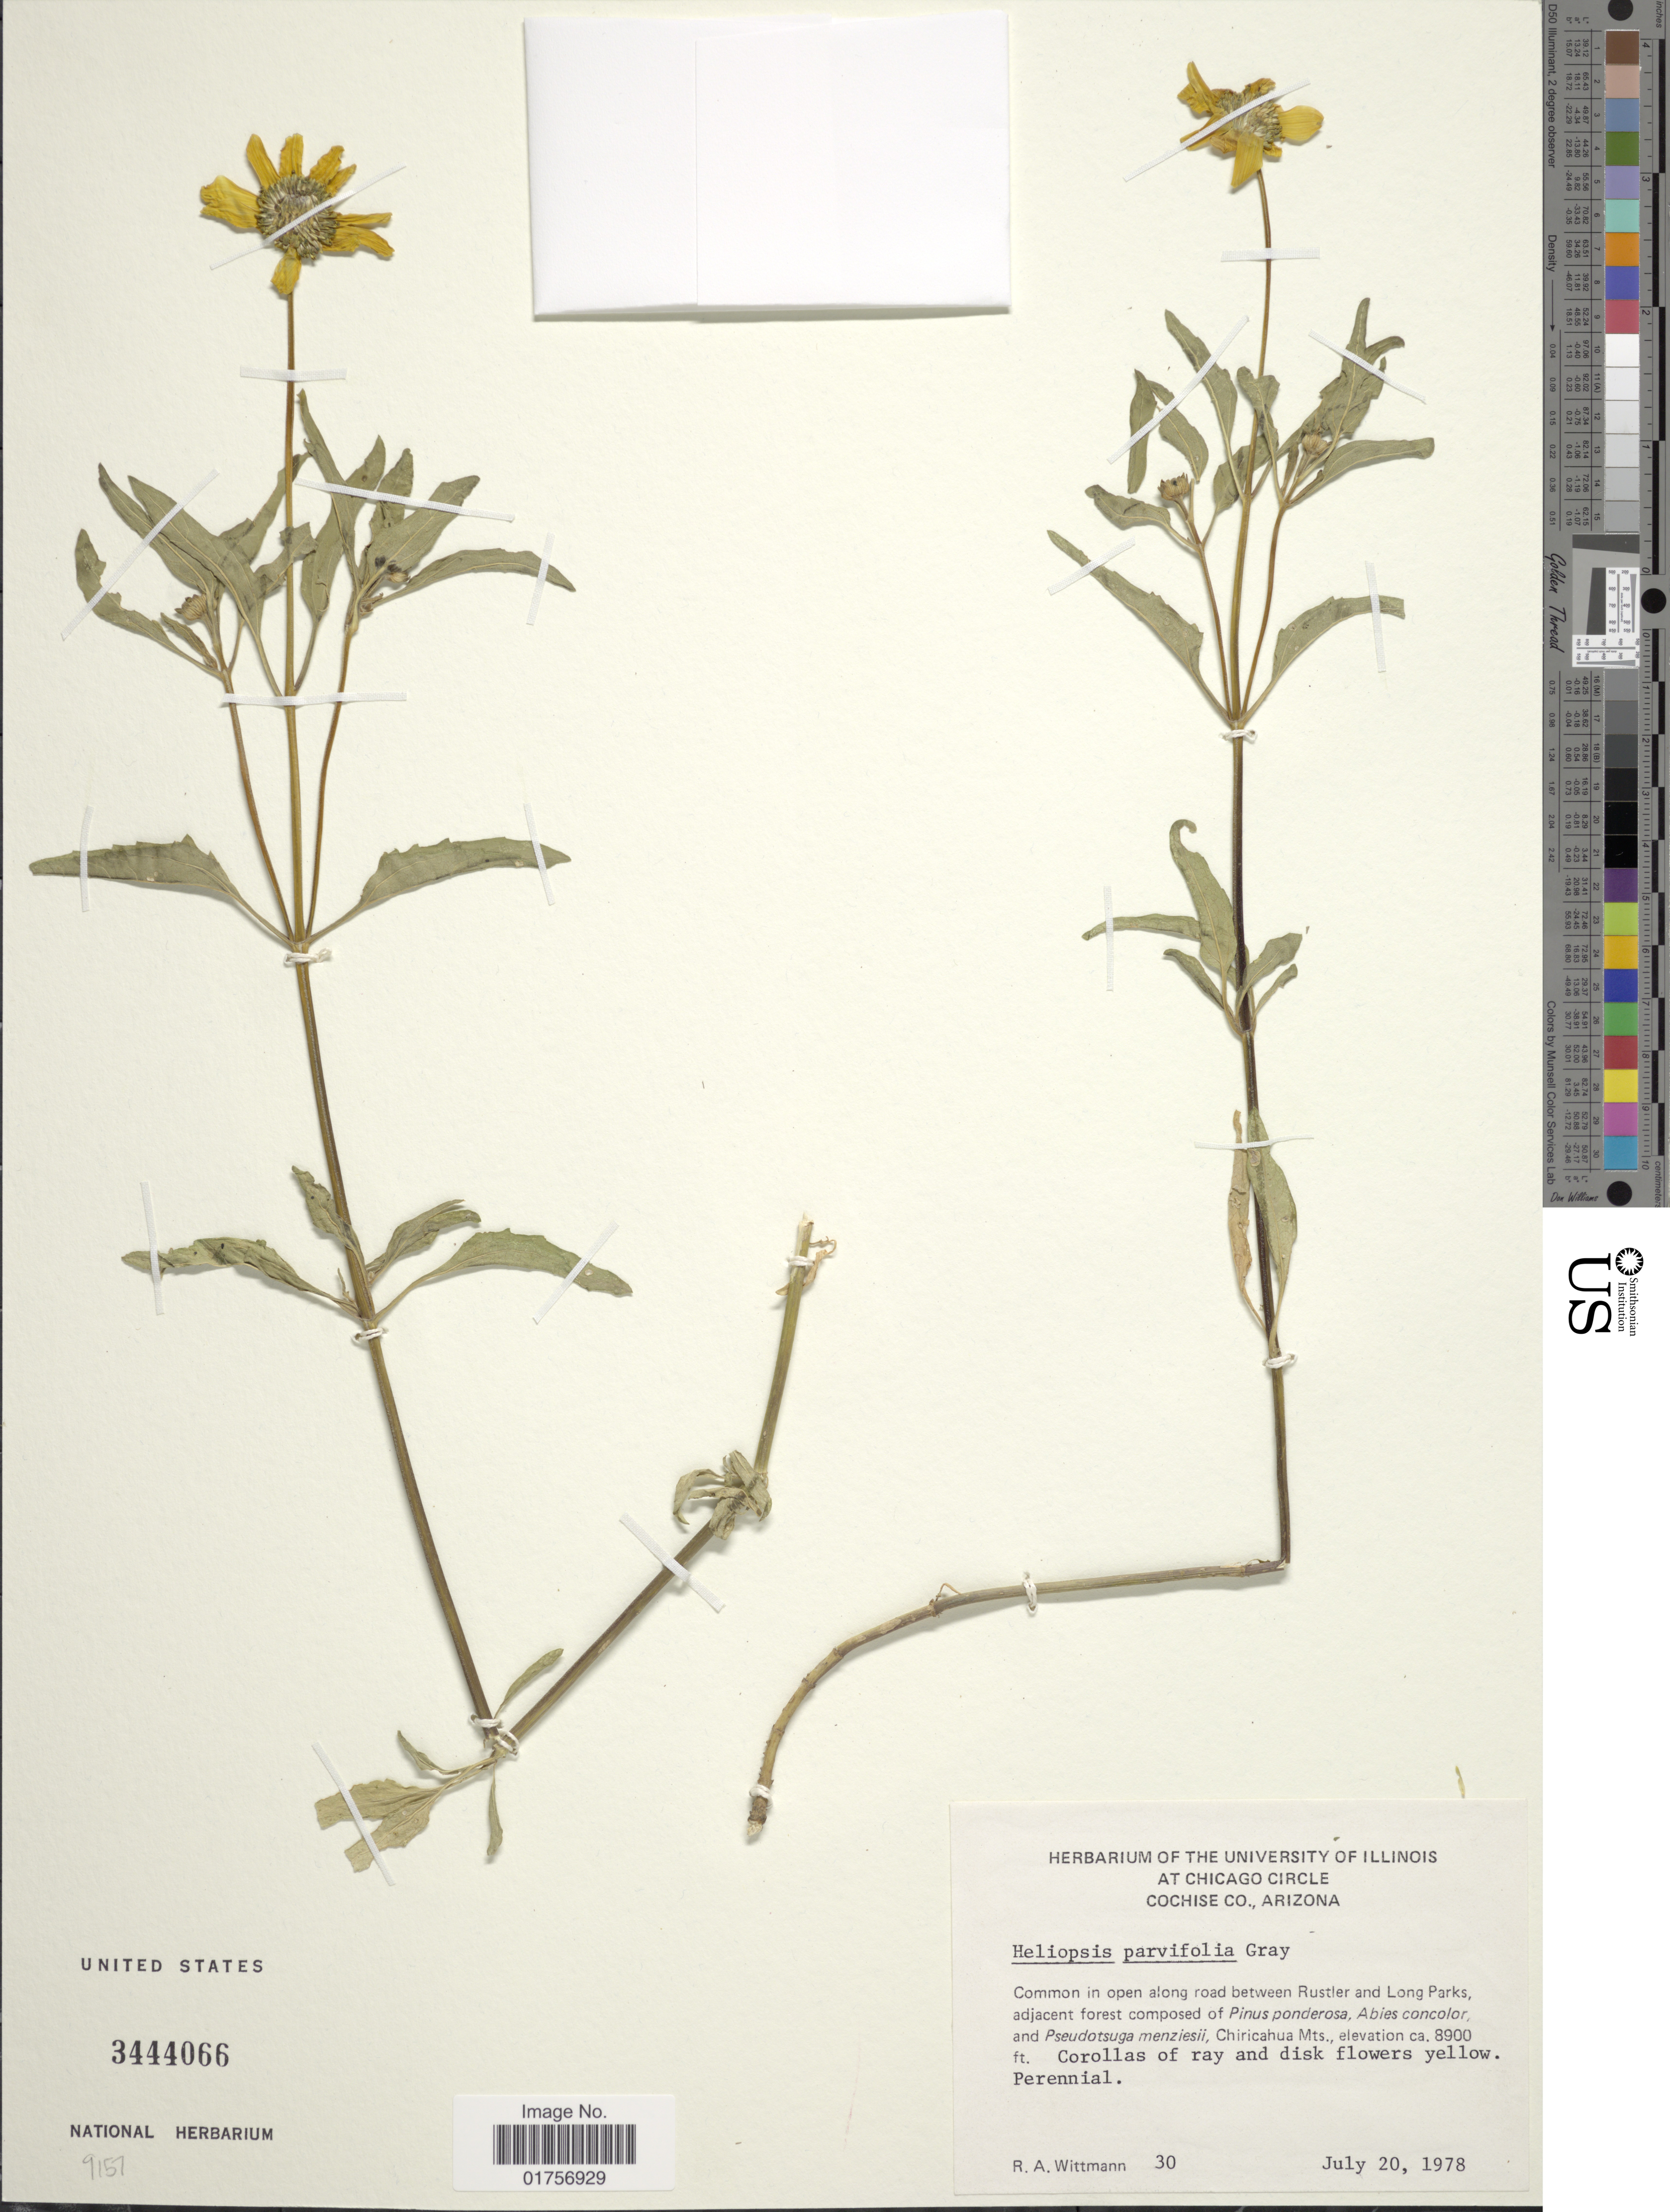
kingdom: Plantae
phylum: Tracheophyta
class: Magnoliopsida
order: Asterales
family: Asteraceae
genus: Heliopsis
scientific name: Heliopsis parvifolia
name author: A. Gray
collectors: R. Wittmann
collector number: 30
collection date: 1978-07-20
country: United States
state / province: Arizona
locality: Chicago Circle. Cochise Co. between Rustler and Long Parks, Chiricahua Mts.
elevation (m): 2713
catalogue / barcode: US 3444066